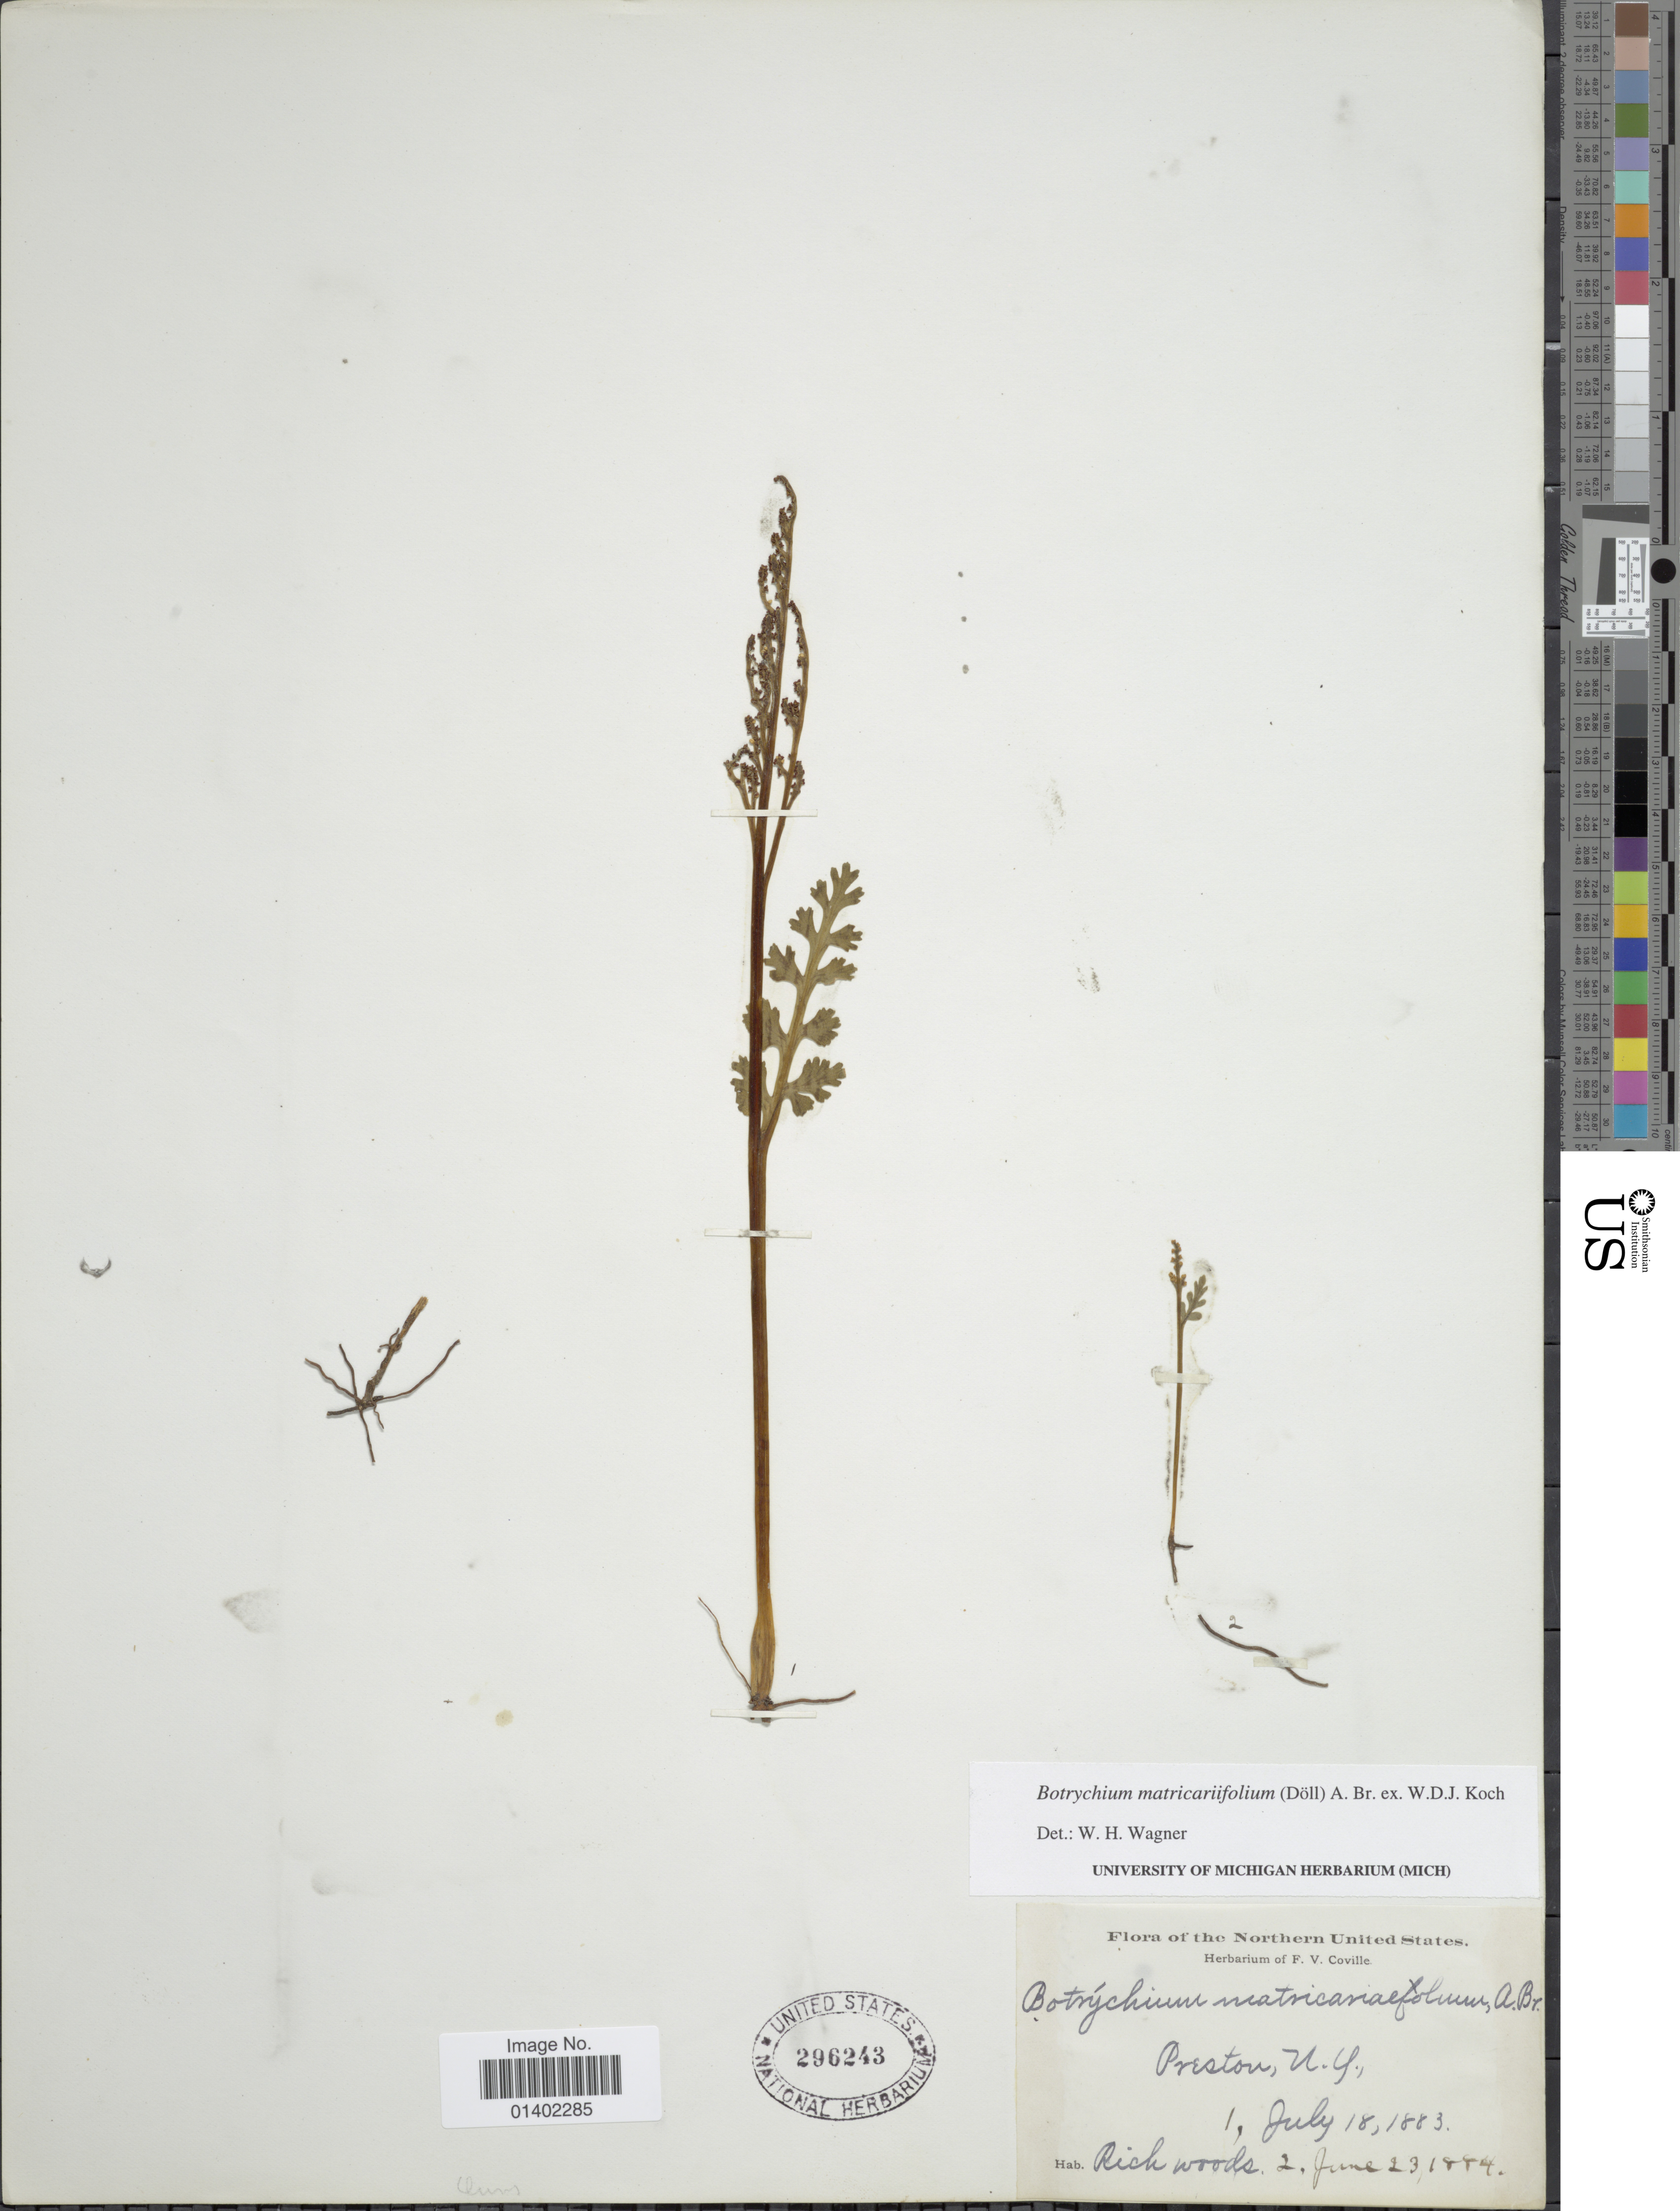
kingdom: Plantae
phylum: Tracheophyta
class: Polypodiopsida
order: Ophioglossales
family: Ophioglossaceae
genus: Botrychium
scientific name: Botrychium matricariifolium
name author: (A. Braun ex Dowell) A. Braun ex Koch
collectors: R. Woods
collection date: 1883-07-18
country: United States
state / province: New York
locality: Preston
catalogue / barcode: US 296243